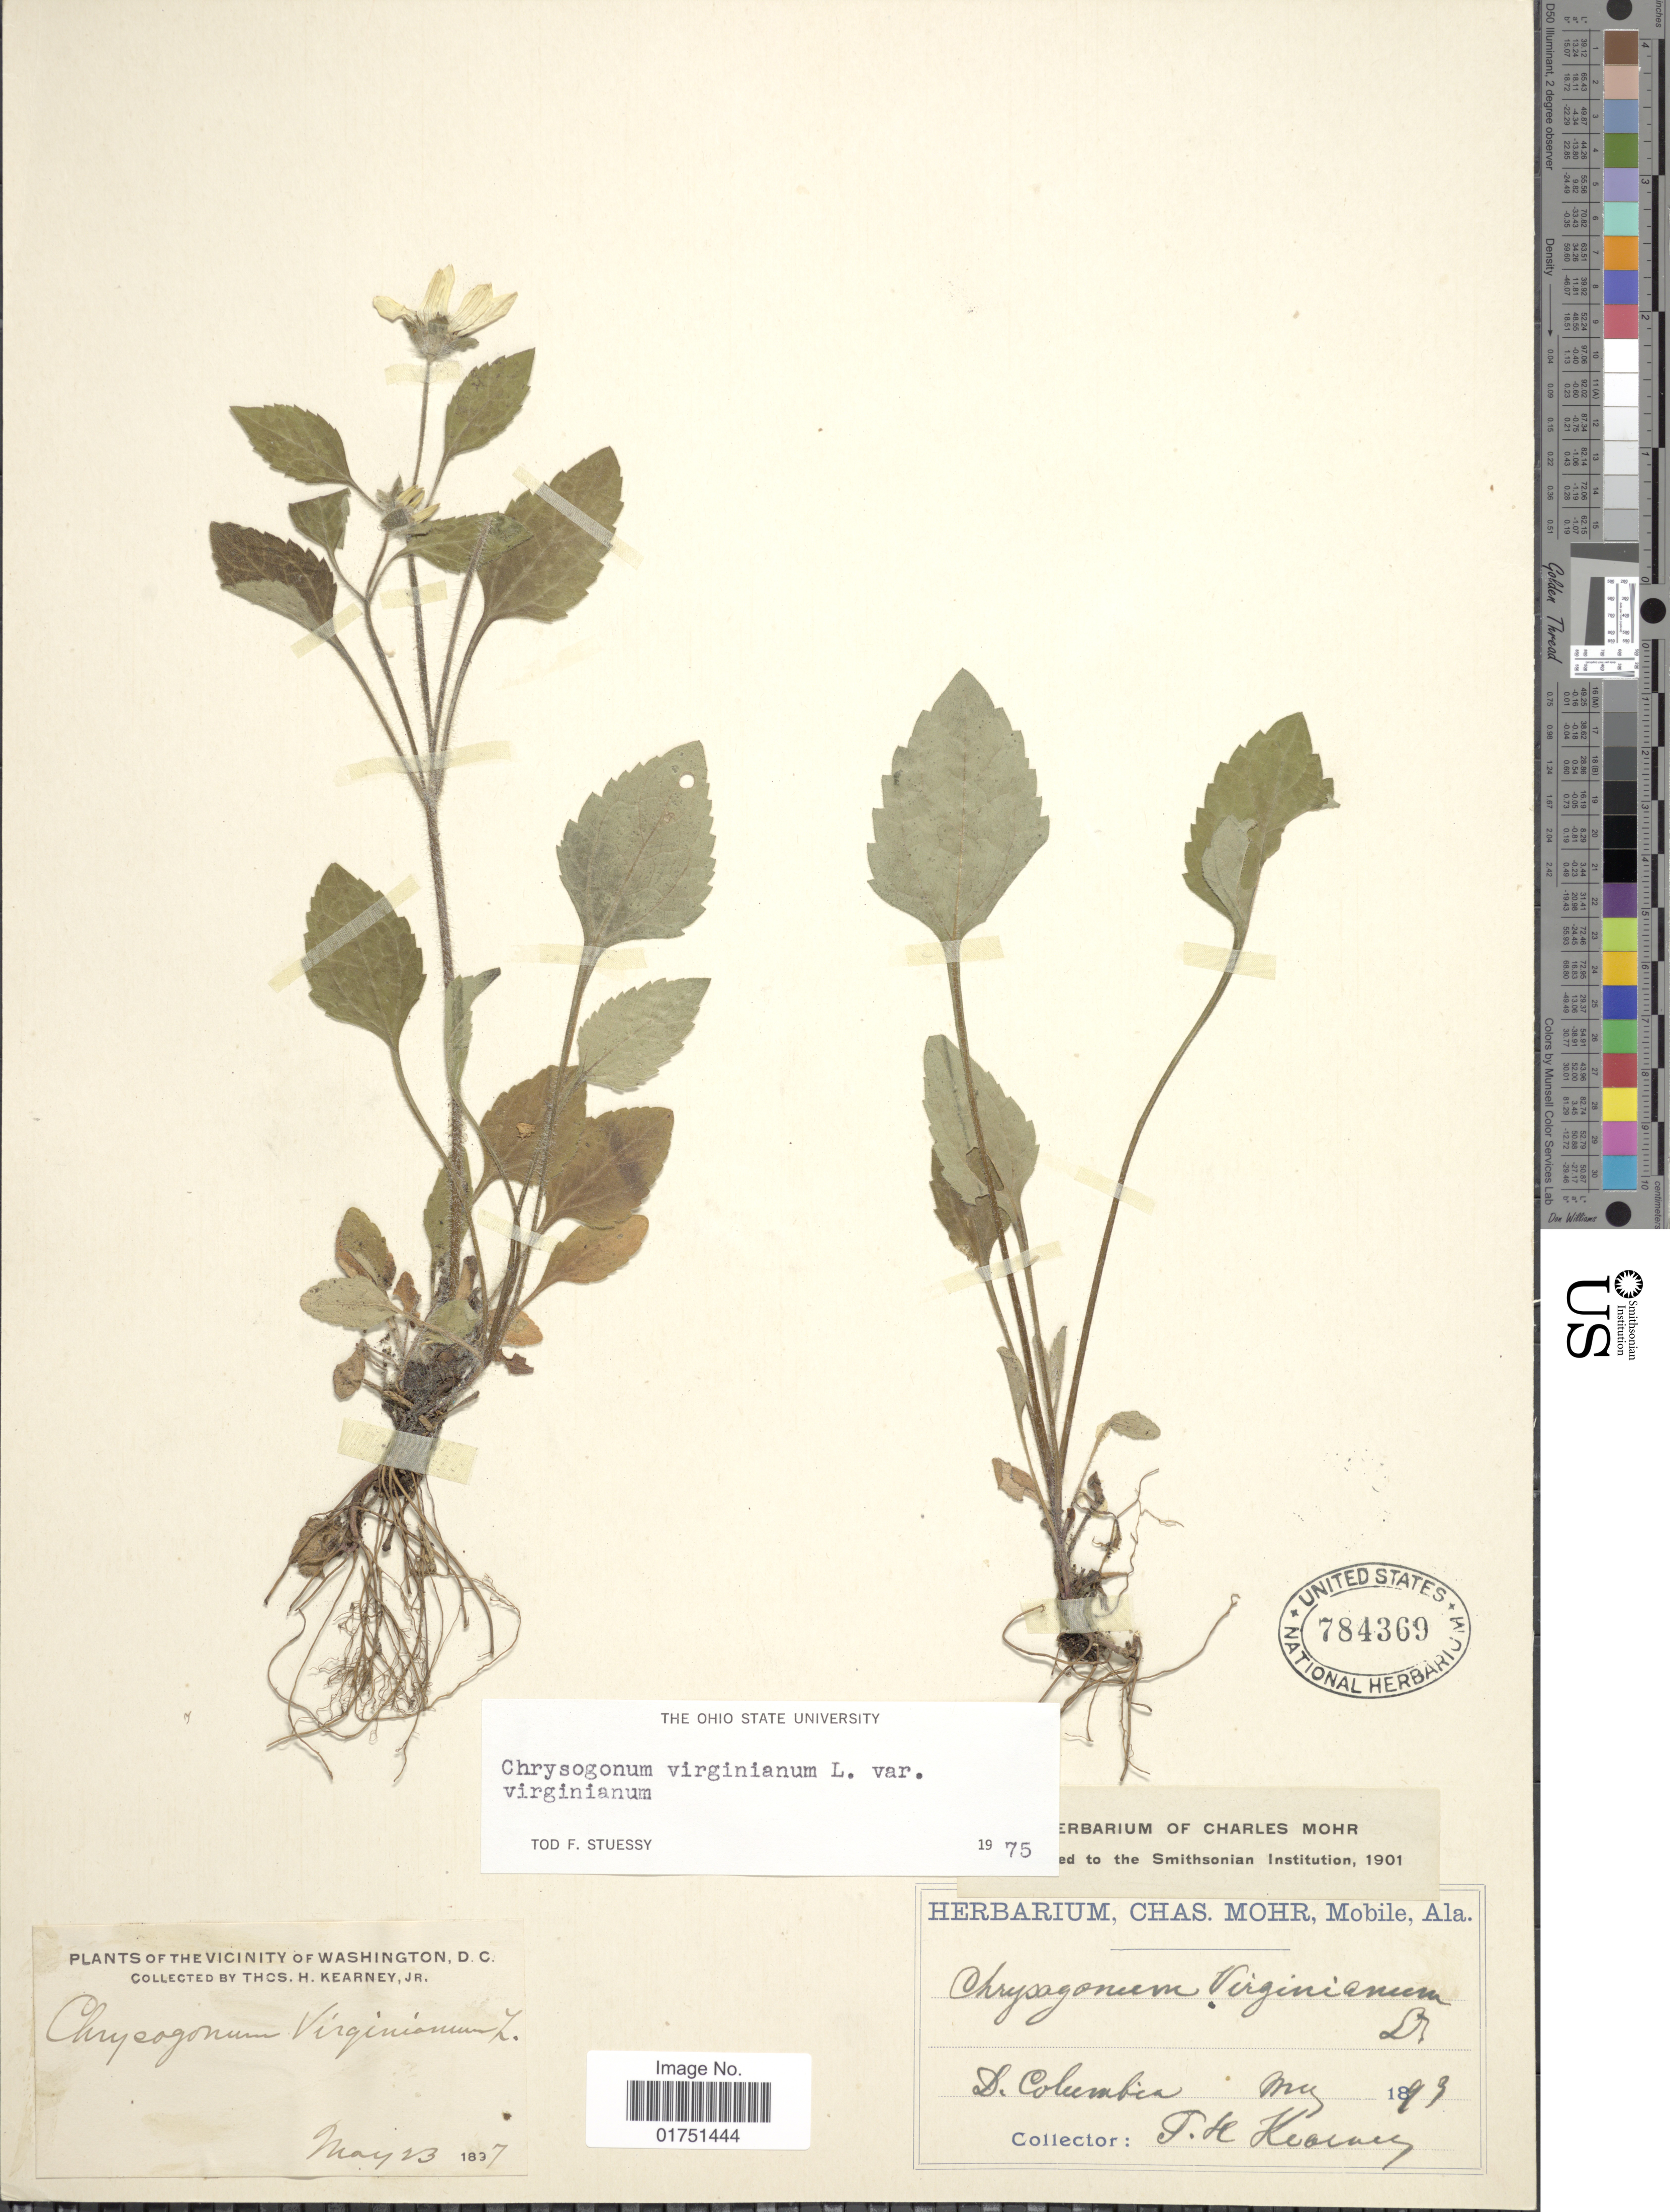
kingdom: Plantae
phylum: Tracheophyta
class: Magnoliopsida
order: Asterales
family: Asteraceae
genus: Chrysogonum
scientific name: Chrysogonum virginianum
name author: L.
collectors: T. H. Kearney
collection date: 1893-05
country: United States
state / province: District of Columbia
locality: Vicinity of Washington, D.C. D. Columbia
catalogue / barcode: US 784369